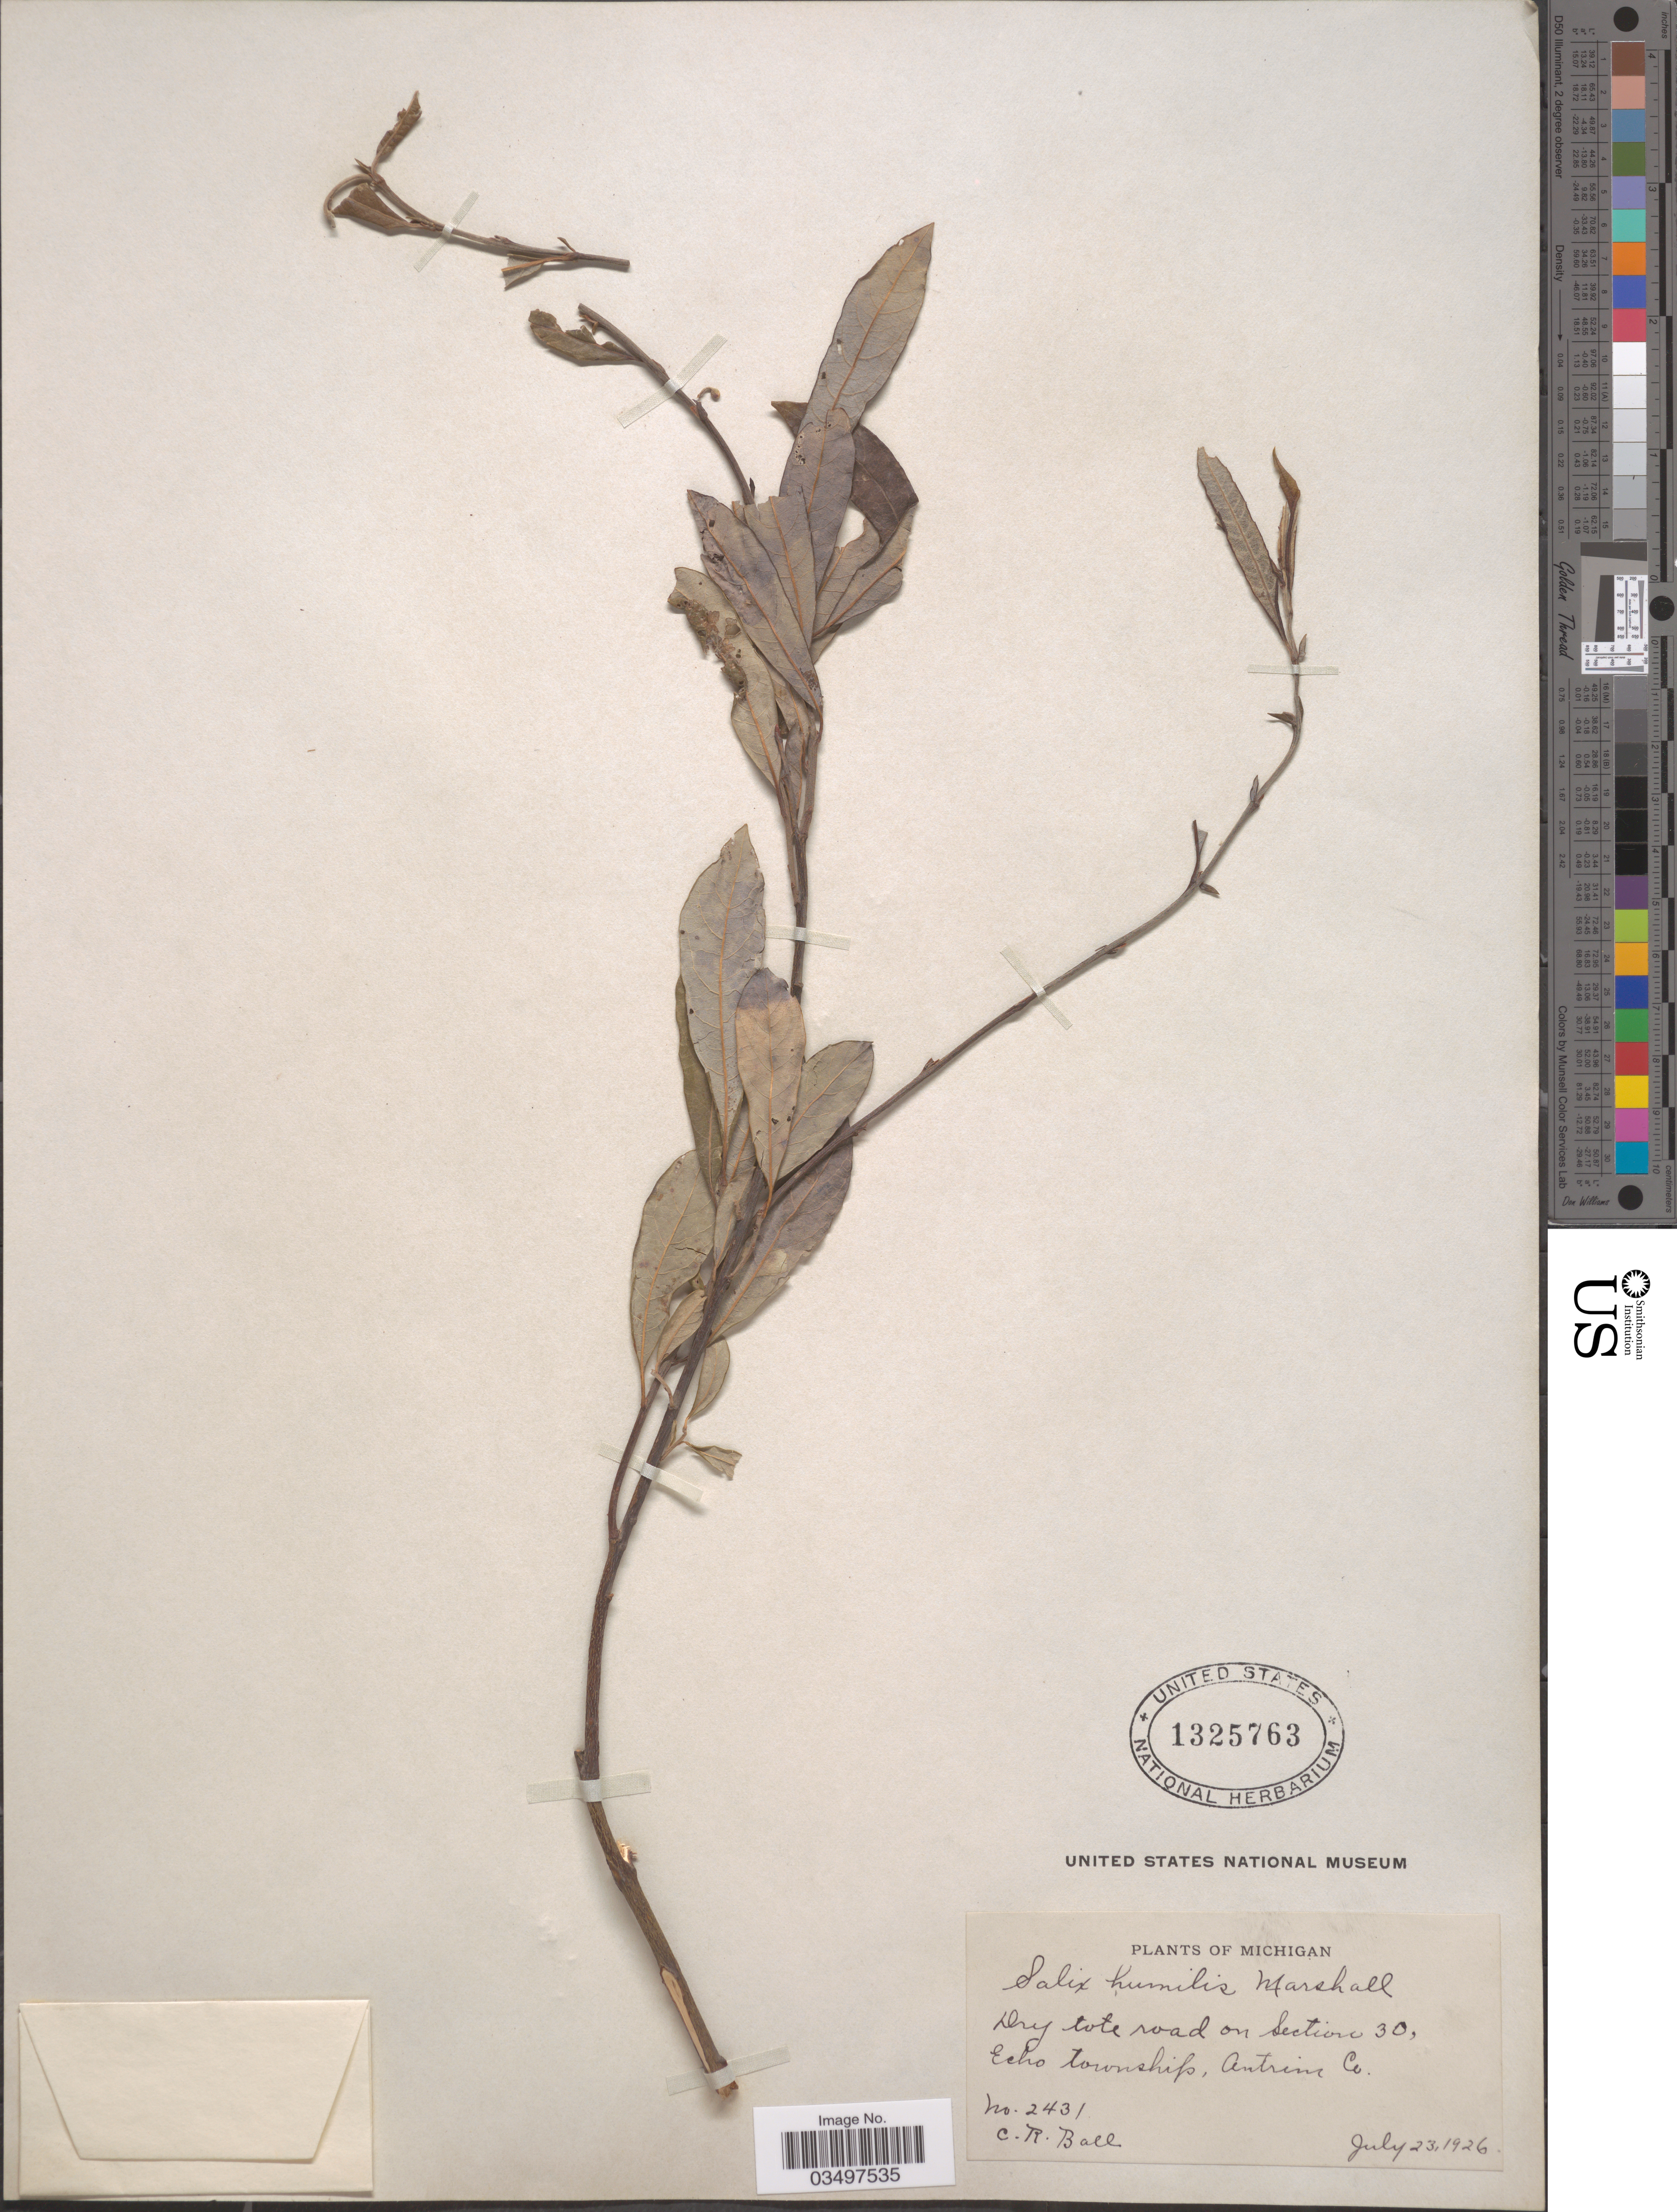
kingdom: Plantae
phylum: Tracheophyta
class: Magnoliopsida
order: Malpighiales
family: Salicaceae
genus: Salix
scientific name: Salix humilis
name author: Marshall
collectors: C. R. Ball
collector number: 2431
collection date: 1926-07-23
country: United States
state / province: Michigan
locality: Dry tote road on section 30, Echo township, Austin Co.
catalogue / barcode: US 1325763